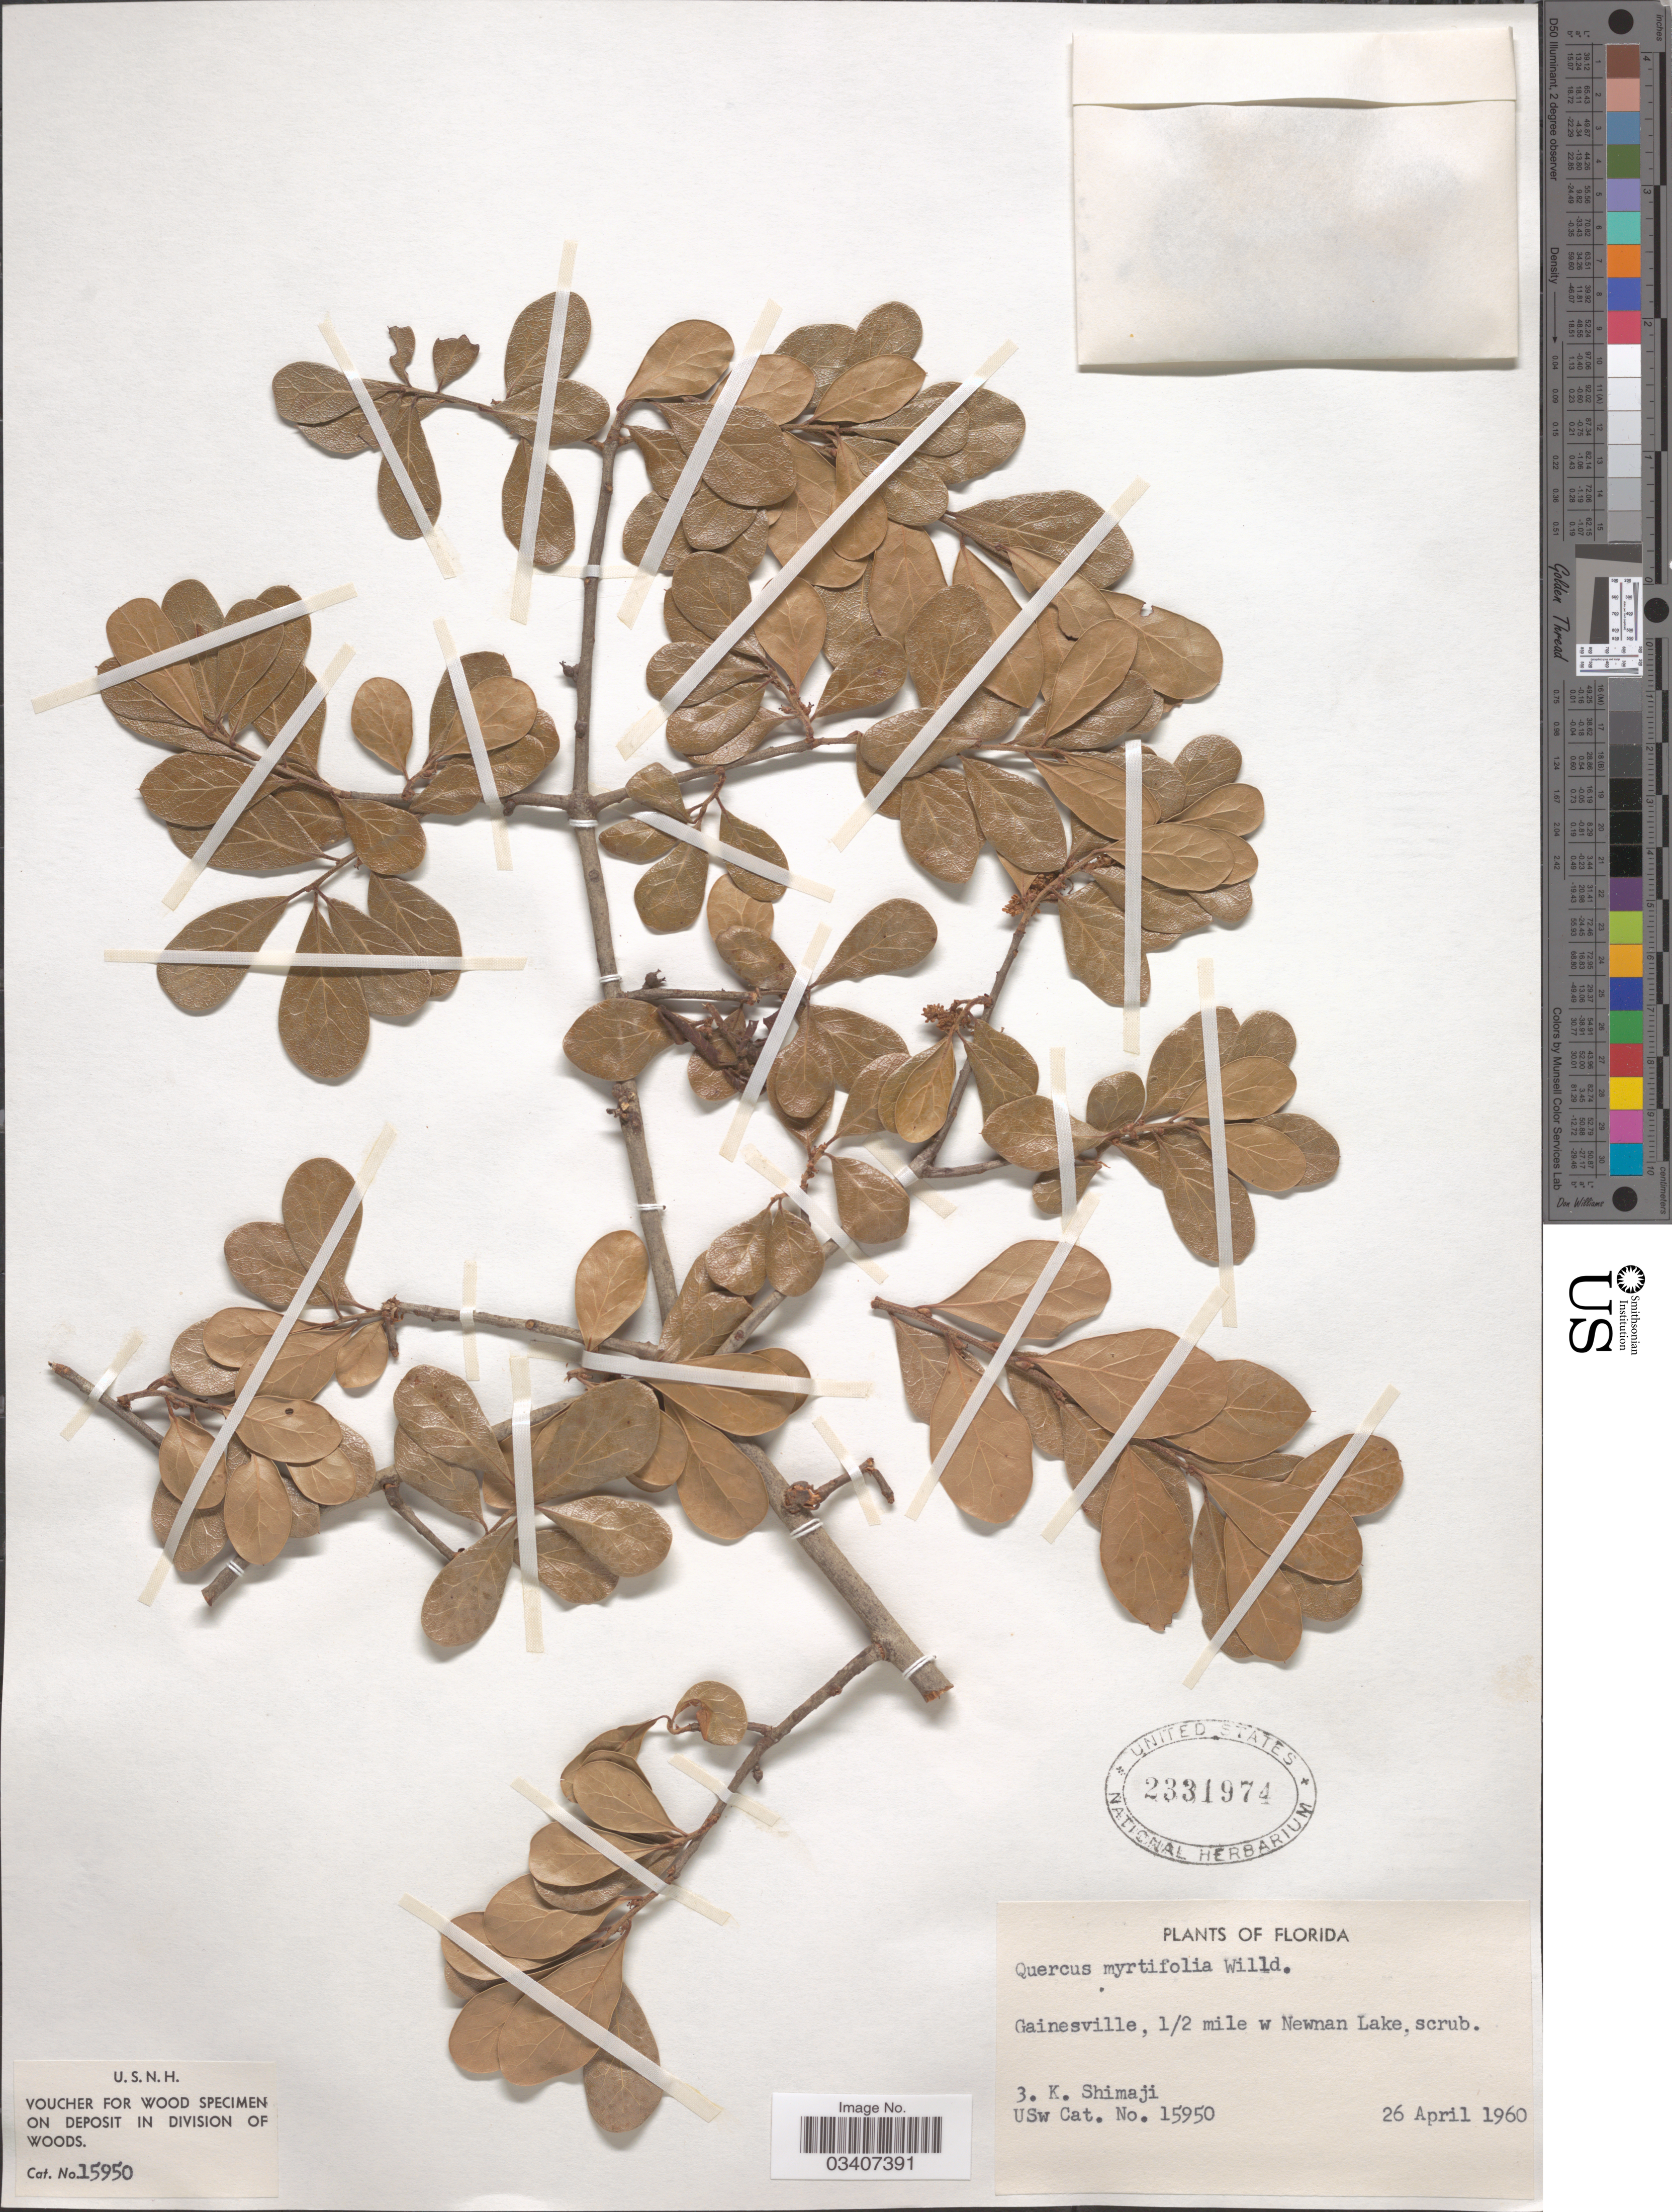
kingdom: Plantae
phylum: Tracheophyta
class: Magnoliopsida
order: Fagales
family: Fagaceae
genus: Quercus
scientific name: Quercus myrtifolia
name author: Willd.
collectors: K. Shimaji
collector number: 3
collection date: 1960-04-26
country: United States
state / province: Florida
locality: Gainesville, ½ mile w Newnan Lake.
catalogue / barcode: US 2331974